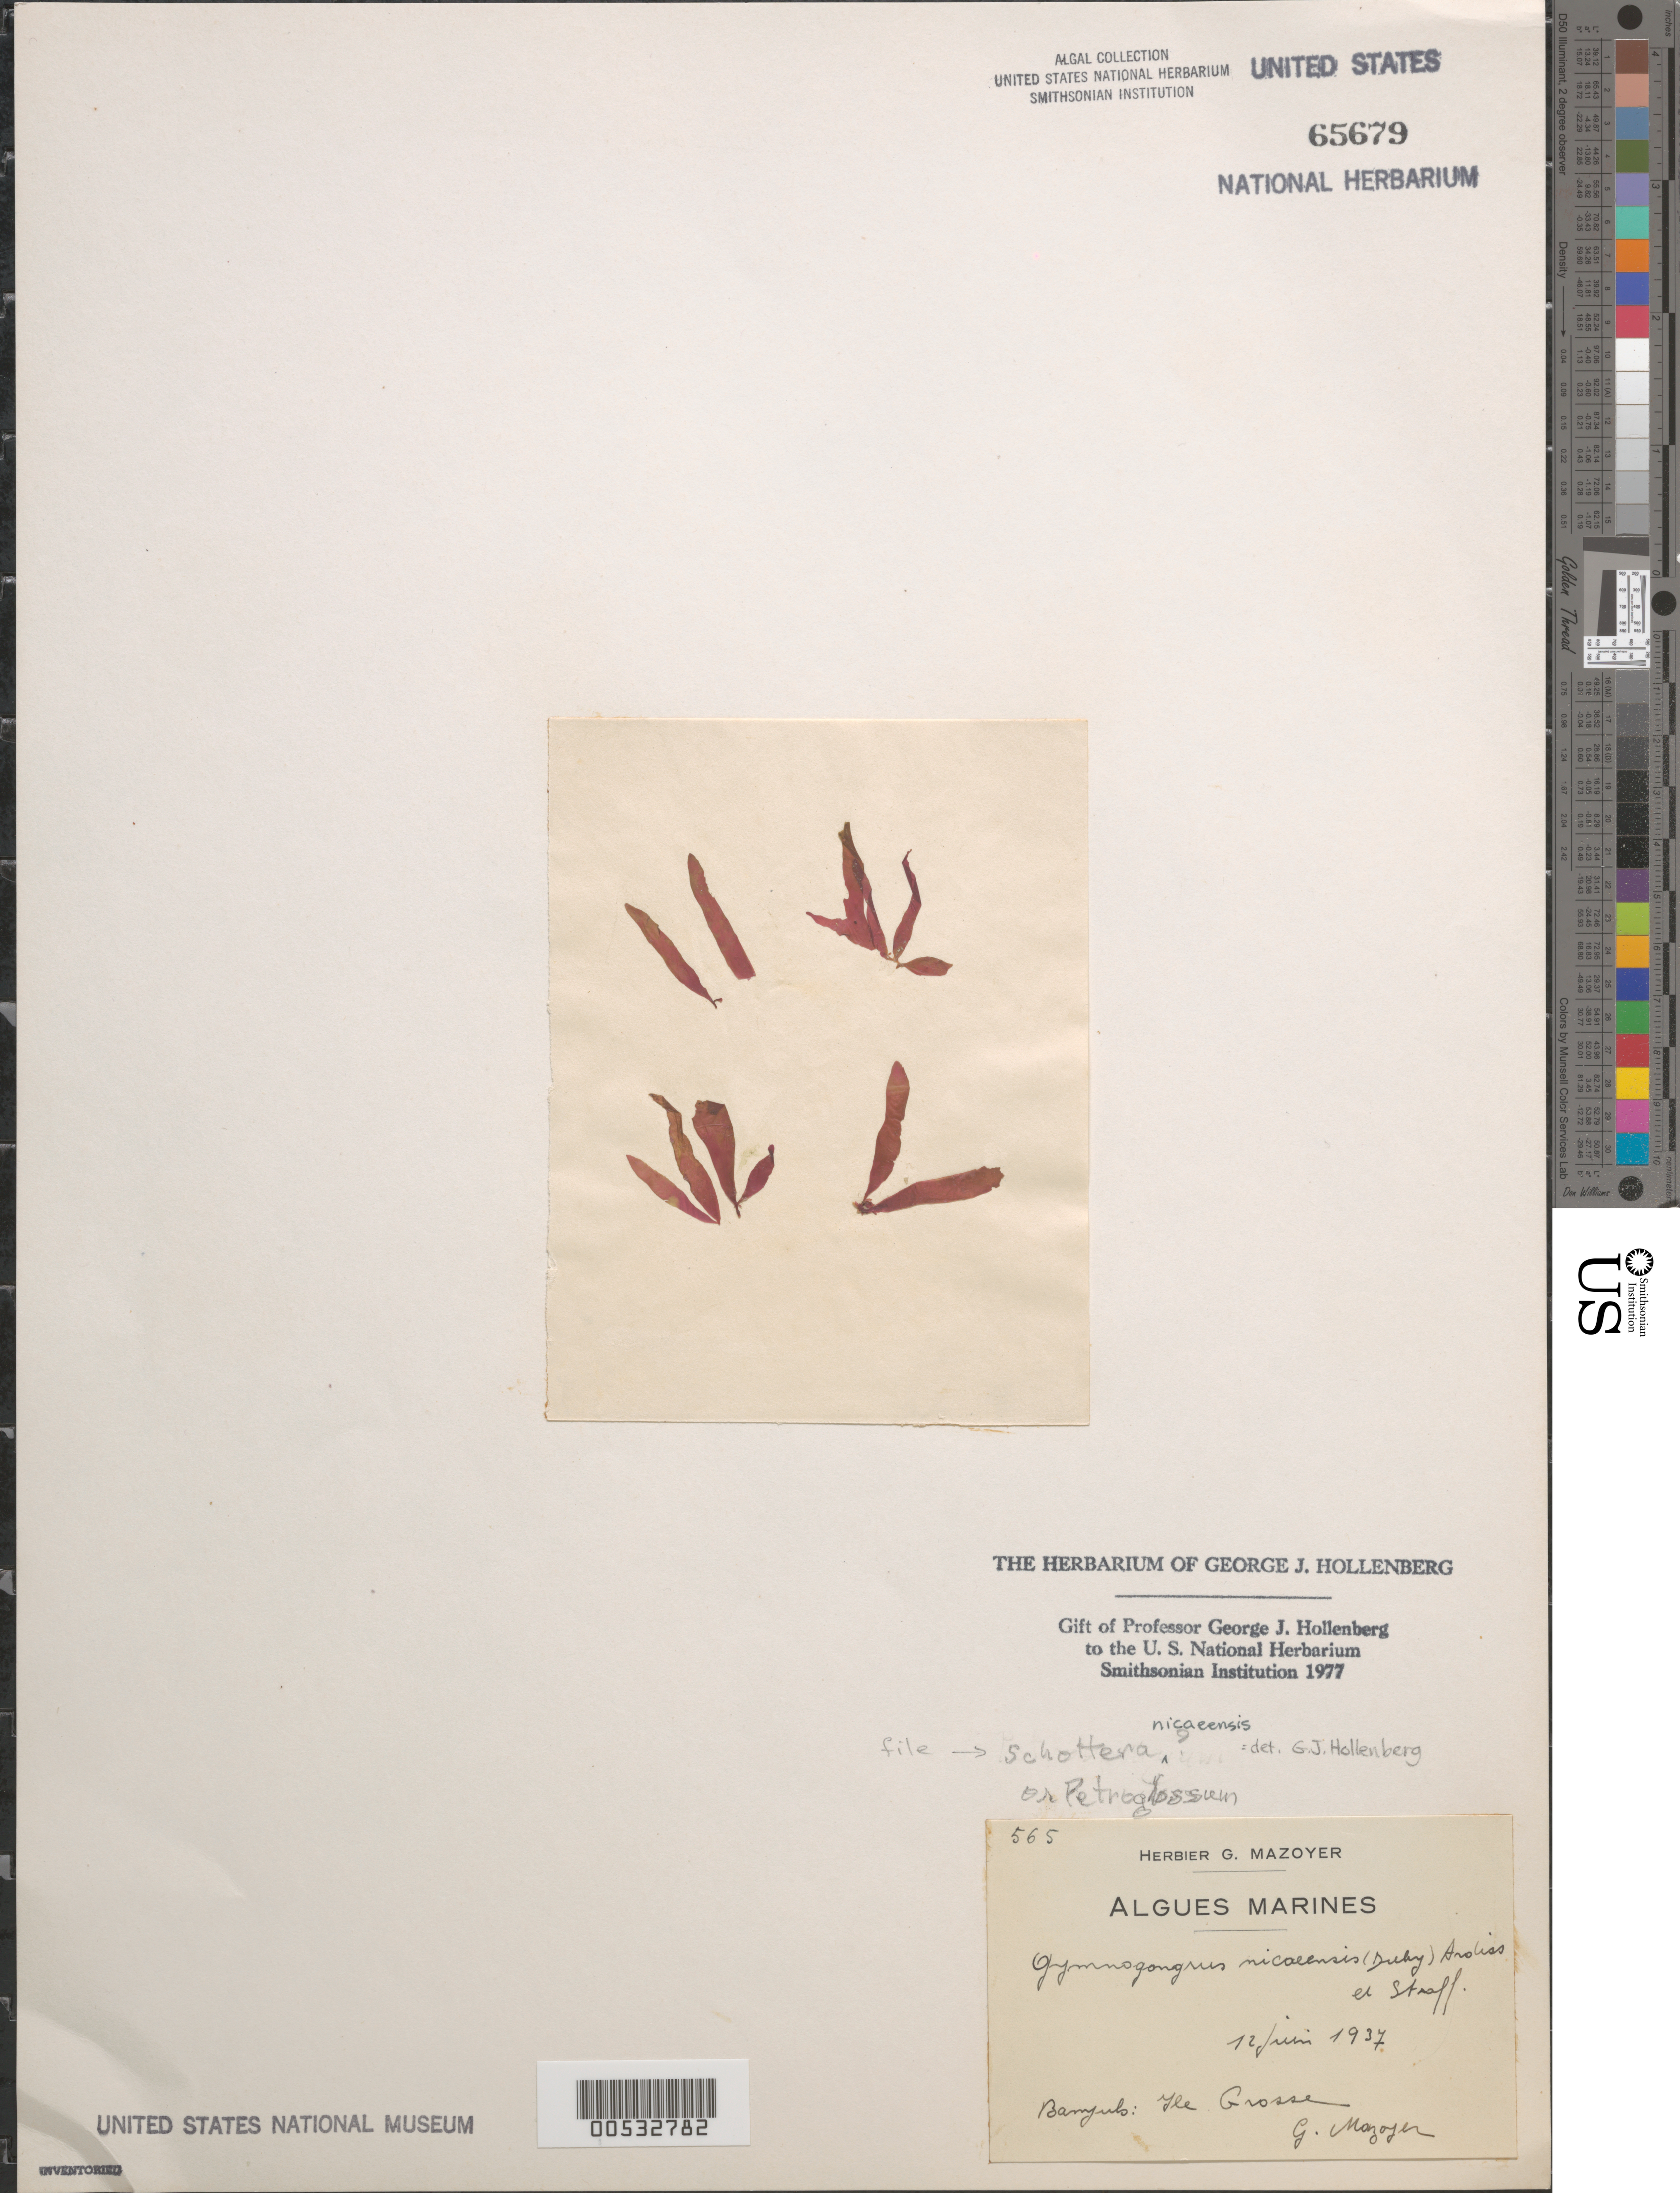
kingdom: Plantae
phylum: Rhodophyta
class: Florideophyceae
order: Gigartinales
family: Phyllophoraceae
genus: Schottera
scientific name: Schottera nicaeensis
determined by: Hollenberg, George J.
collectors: G. Feldman-Mazoyer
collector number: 565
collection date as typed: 12 Jun 1937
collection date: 1937-06-12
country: France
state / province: Occitanie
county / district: Pyrénées-Orientales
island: Ile Grosse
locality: Banyuls-sur-Mer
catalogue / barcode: US 65679